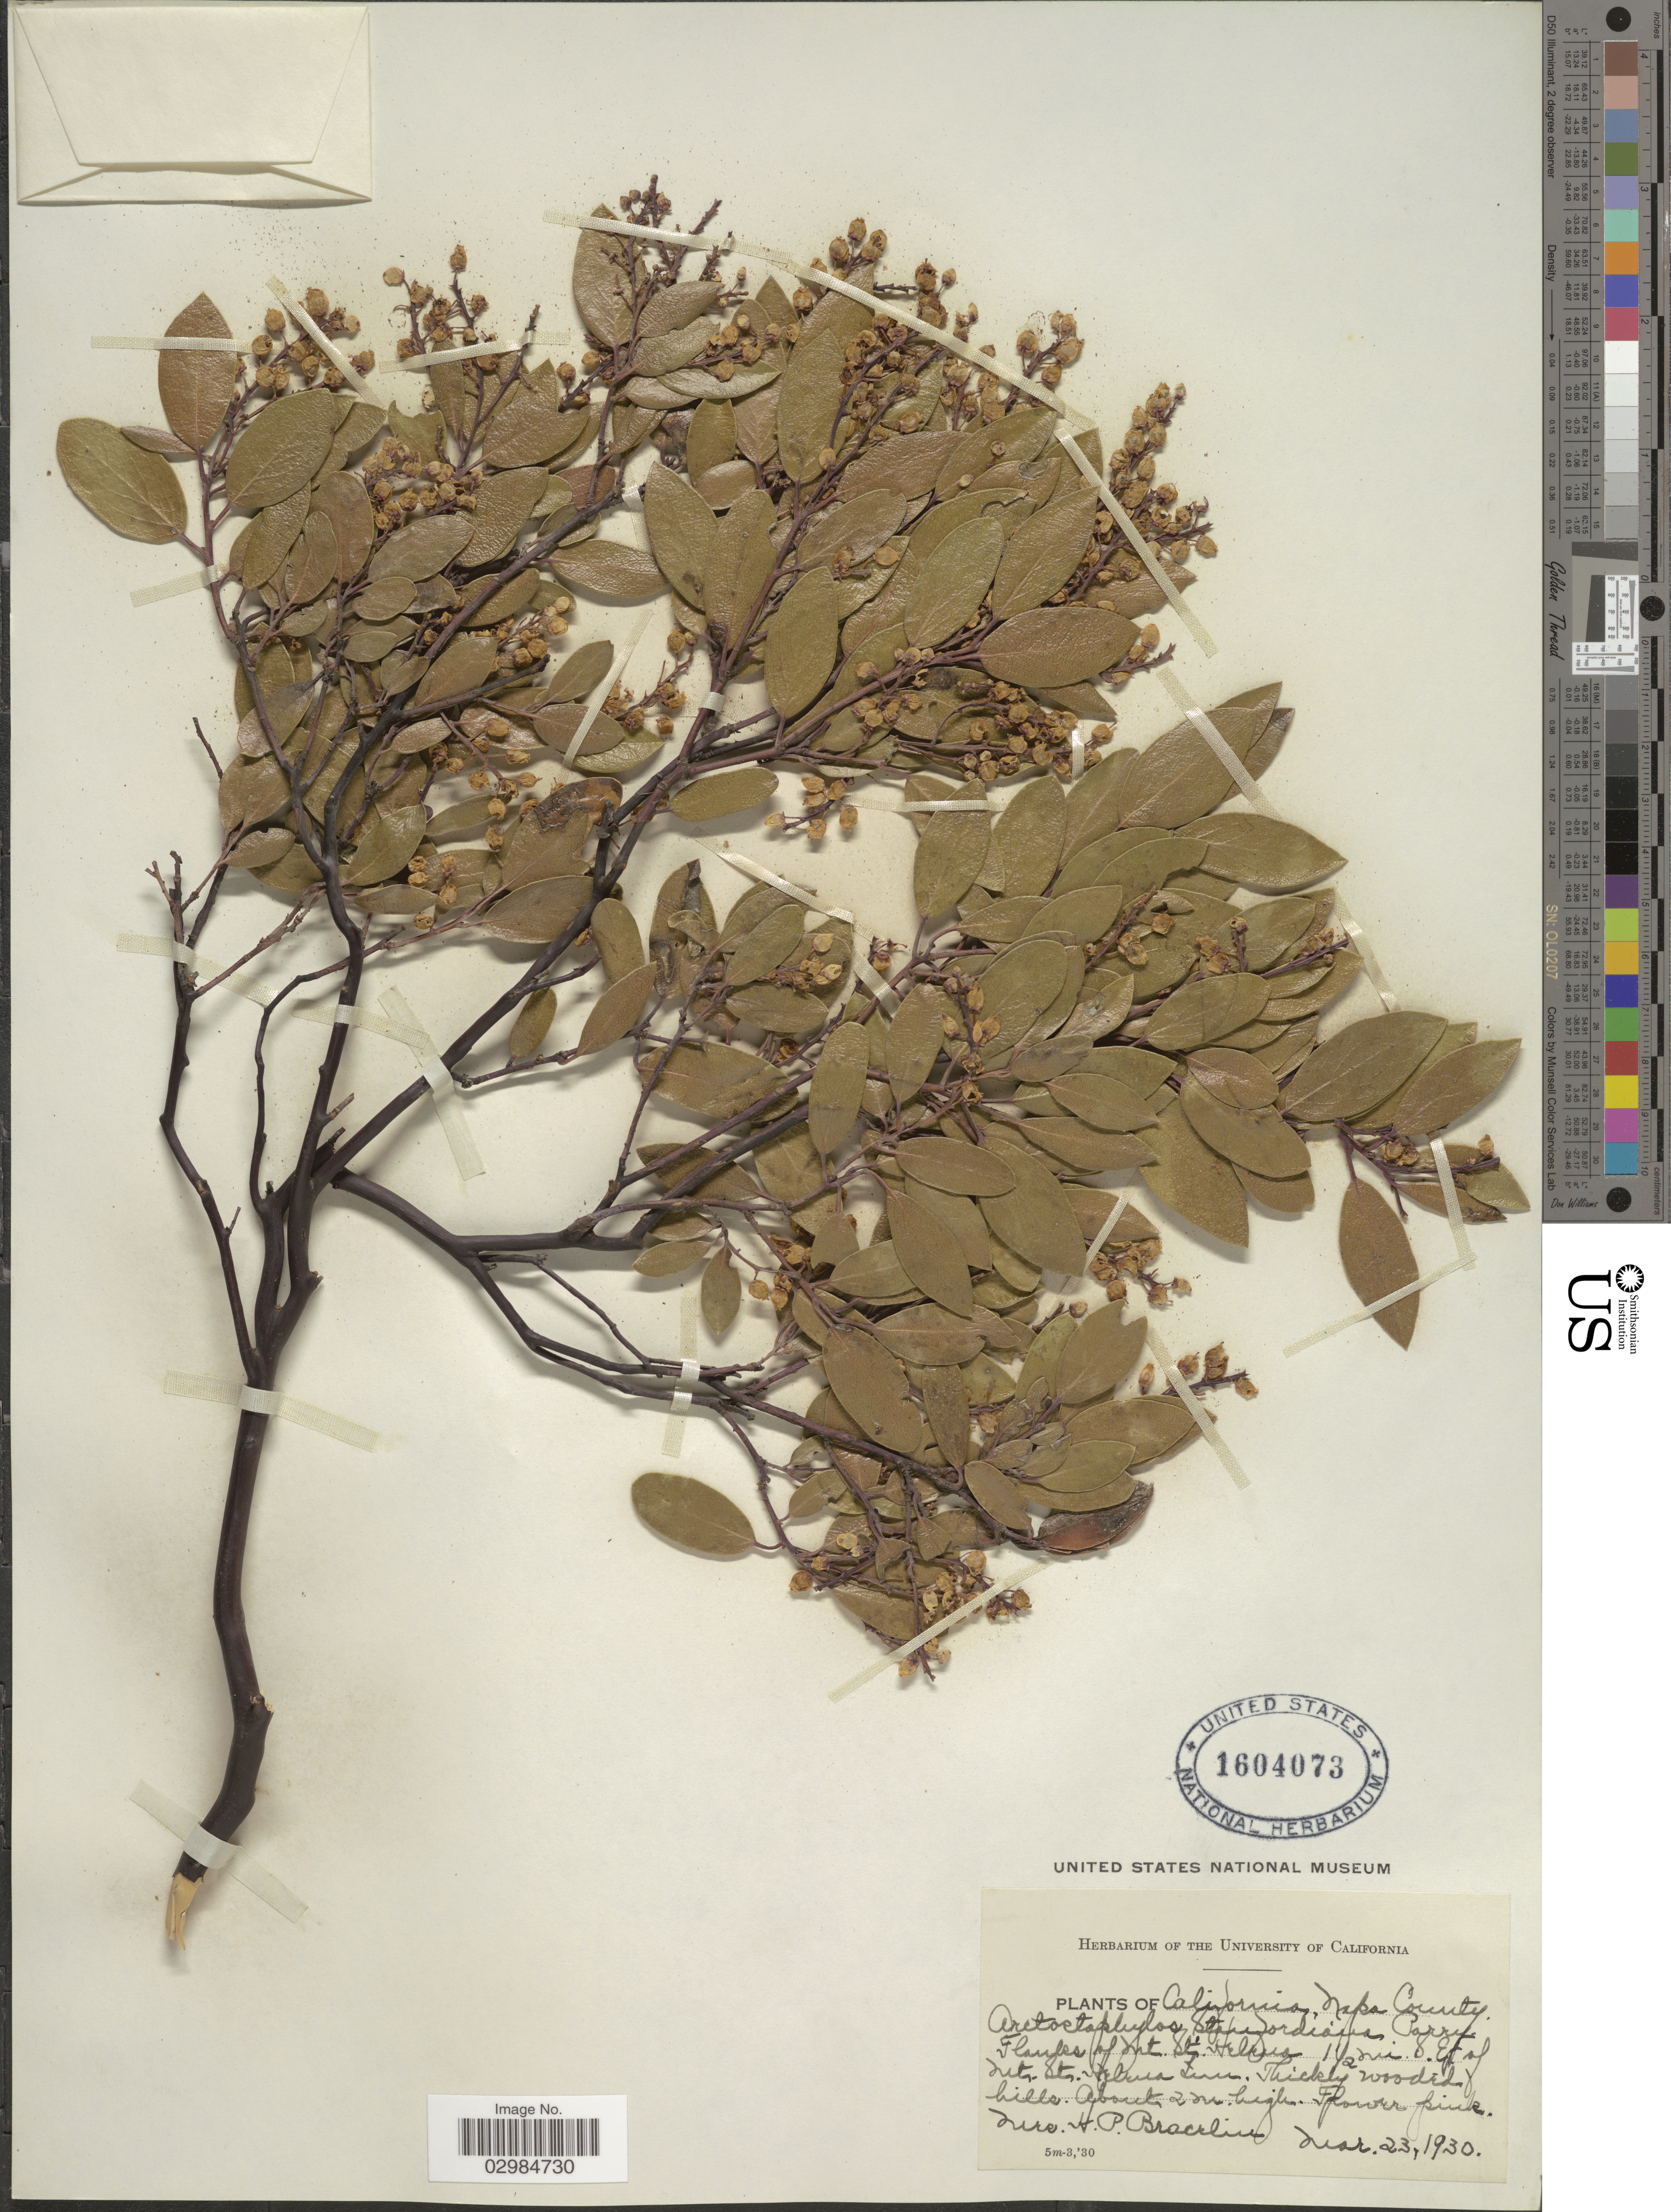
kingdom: Plantae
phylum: Tracheophyta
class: Magnoliopsida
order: Ericales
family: Ericaceae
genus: Arctostaphylos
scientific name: Arctostaphylos stanfordiana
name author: Parry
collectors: H. Bracelin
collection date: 1930-03-23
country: United States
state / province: California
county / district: Napa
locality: Napa County. Flanks of Mt. St-Helena 1½ mi. S.E. of Mt. St. Helena Inn.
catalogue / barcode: US 1604073